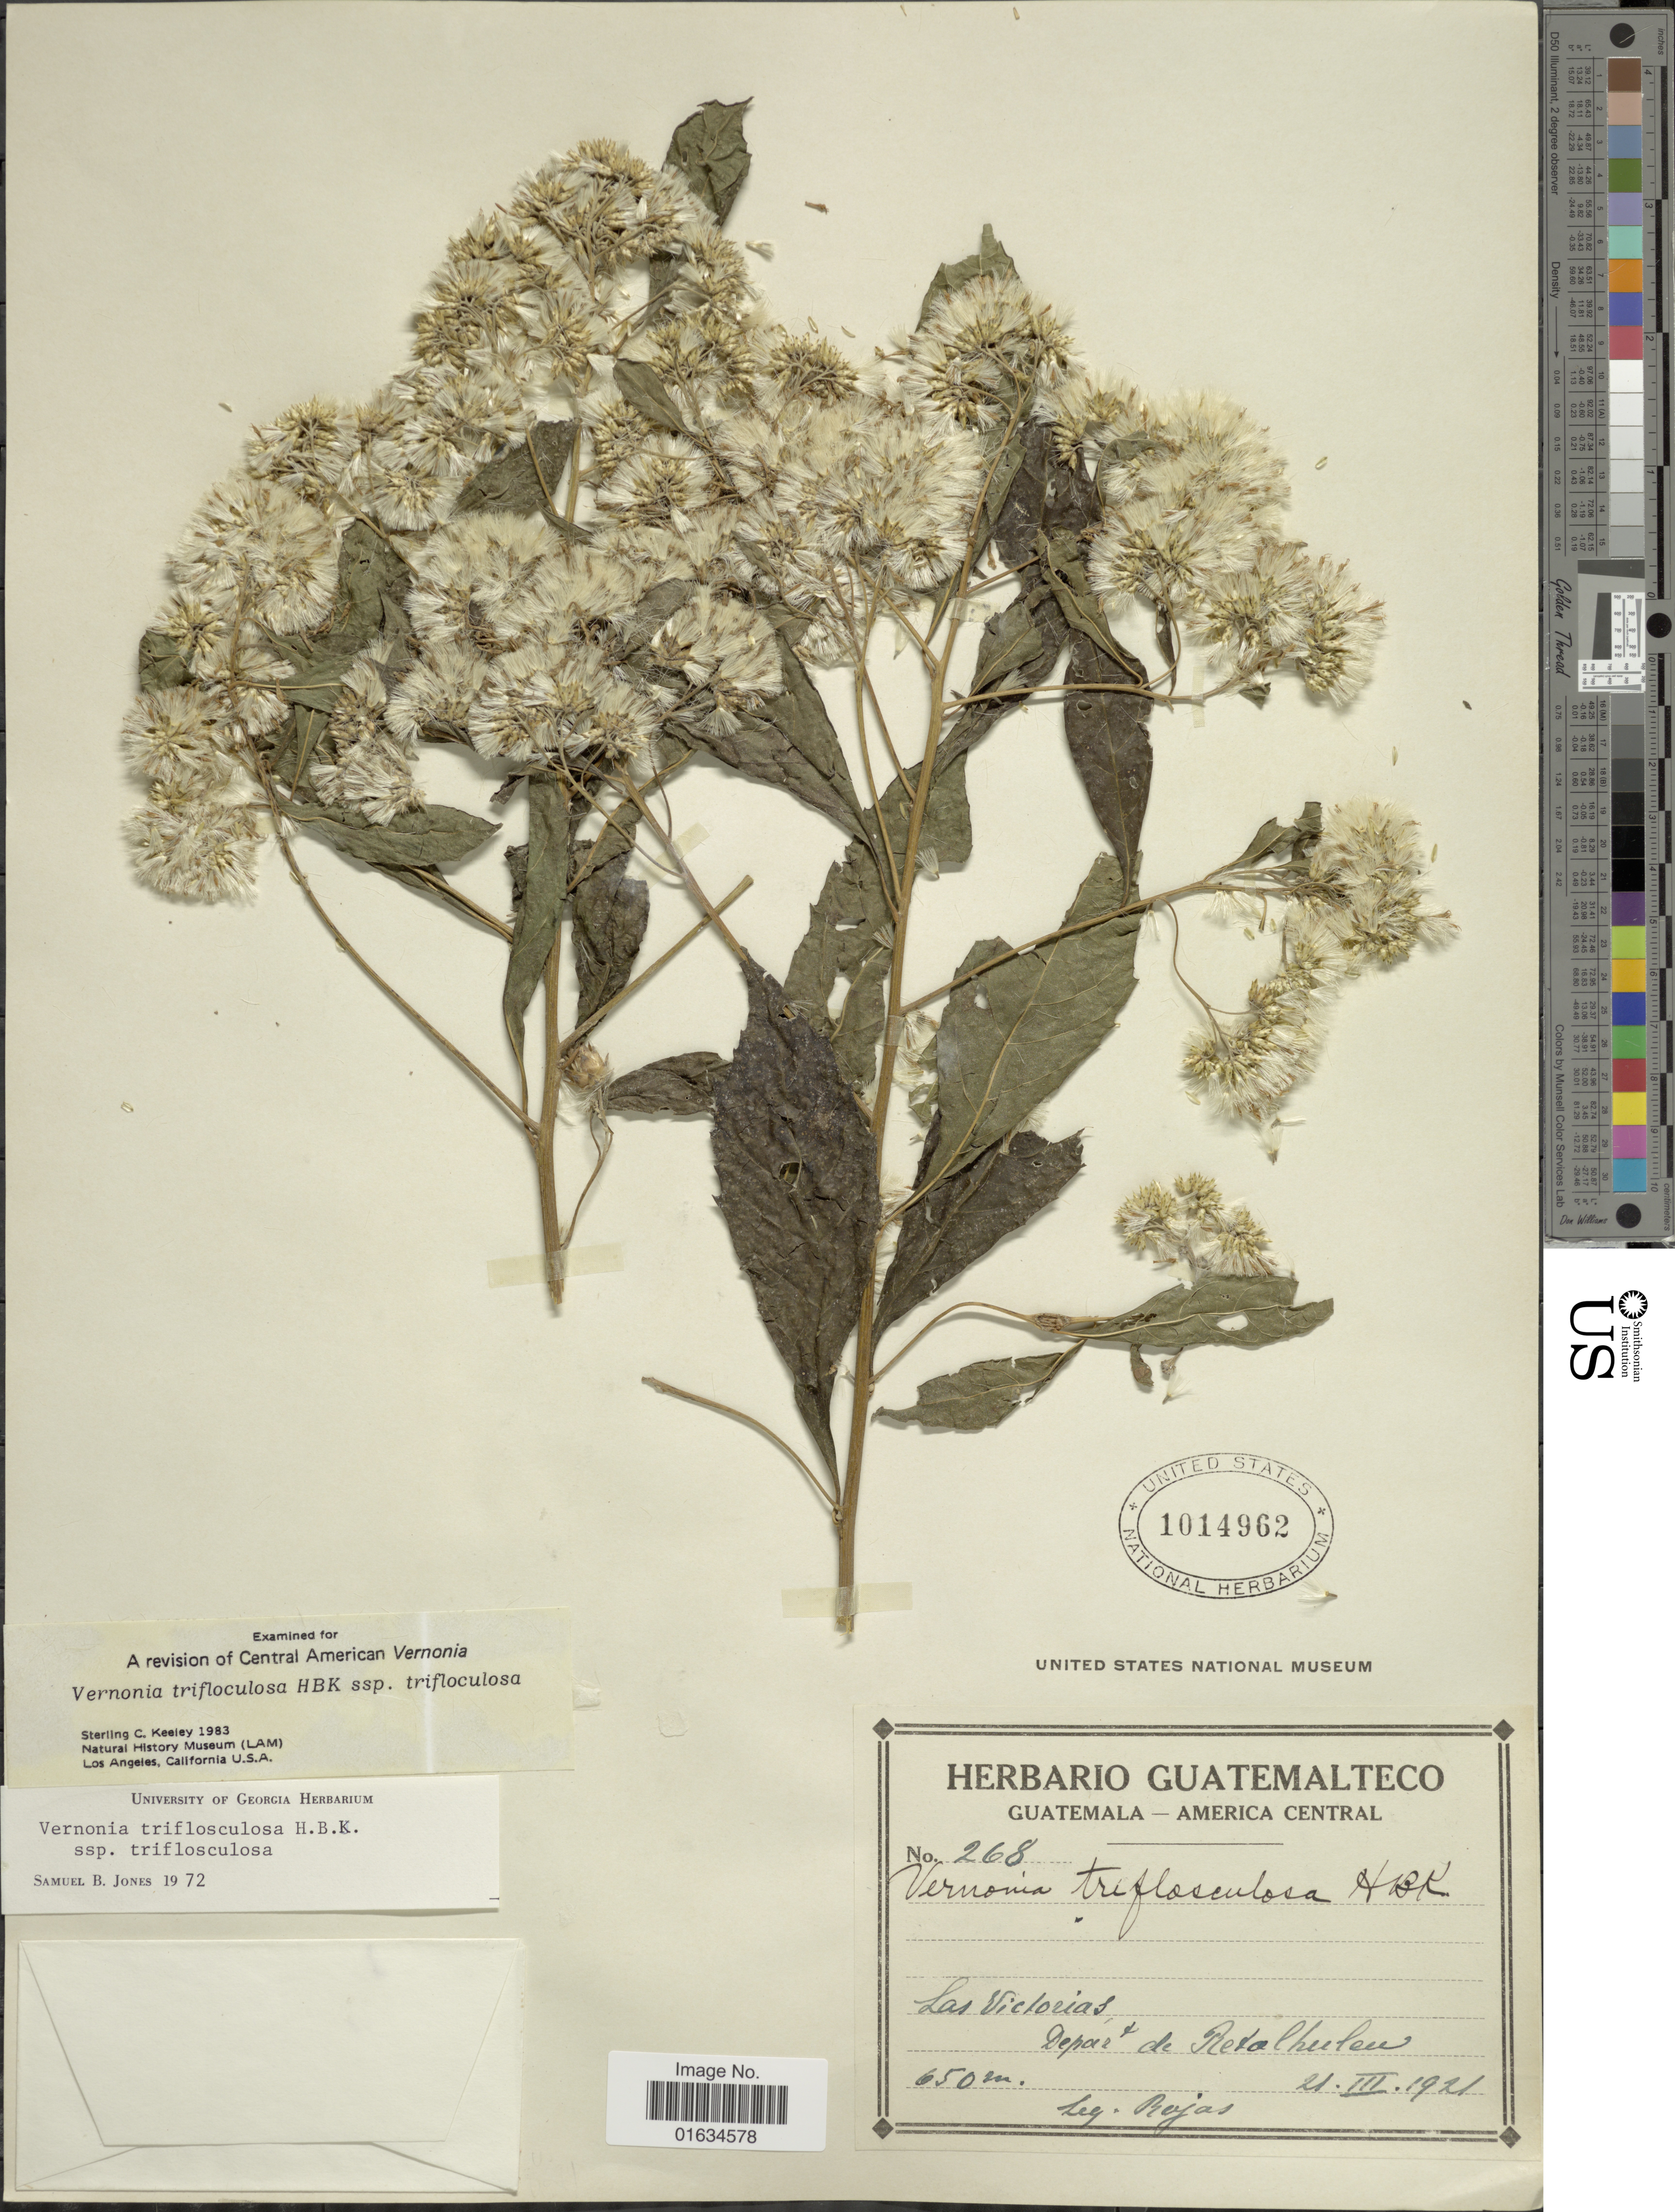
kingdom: Plantae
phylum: Tracheophyta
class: Magnoliopsida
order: Asterales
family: Asteraceae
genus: Eremosis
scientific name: Eremosis triflosculosa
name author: (Kunth) Gleason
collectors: Rojas, --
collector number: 268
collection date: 1921-03-21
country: Guatemala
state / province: Retalhuleu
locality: Las Victorias, Depart de Retalhuleu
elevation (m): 650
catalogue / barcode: US 1014962